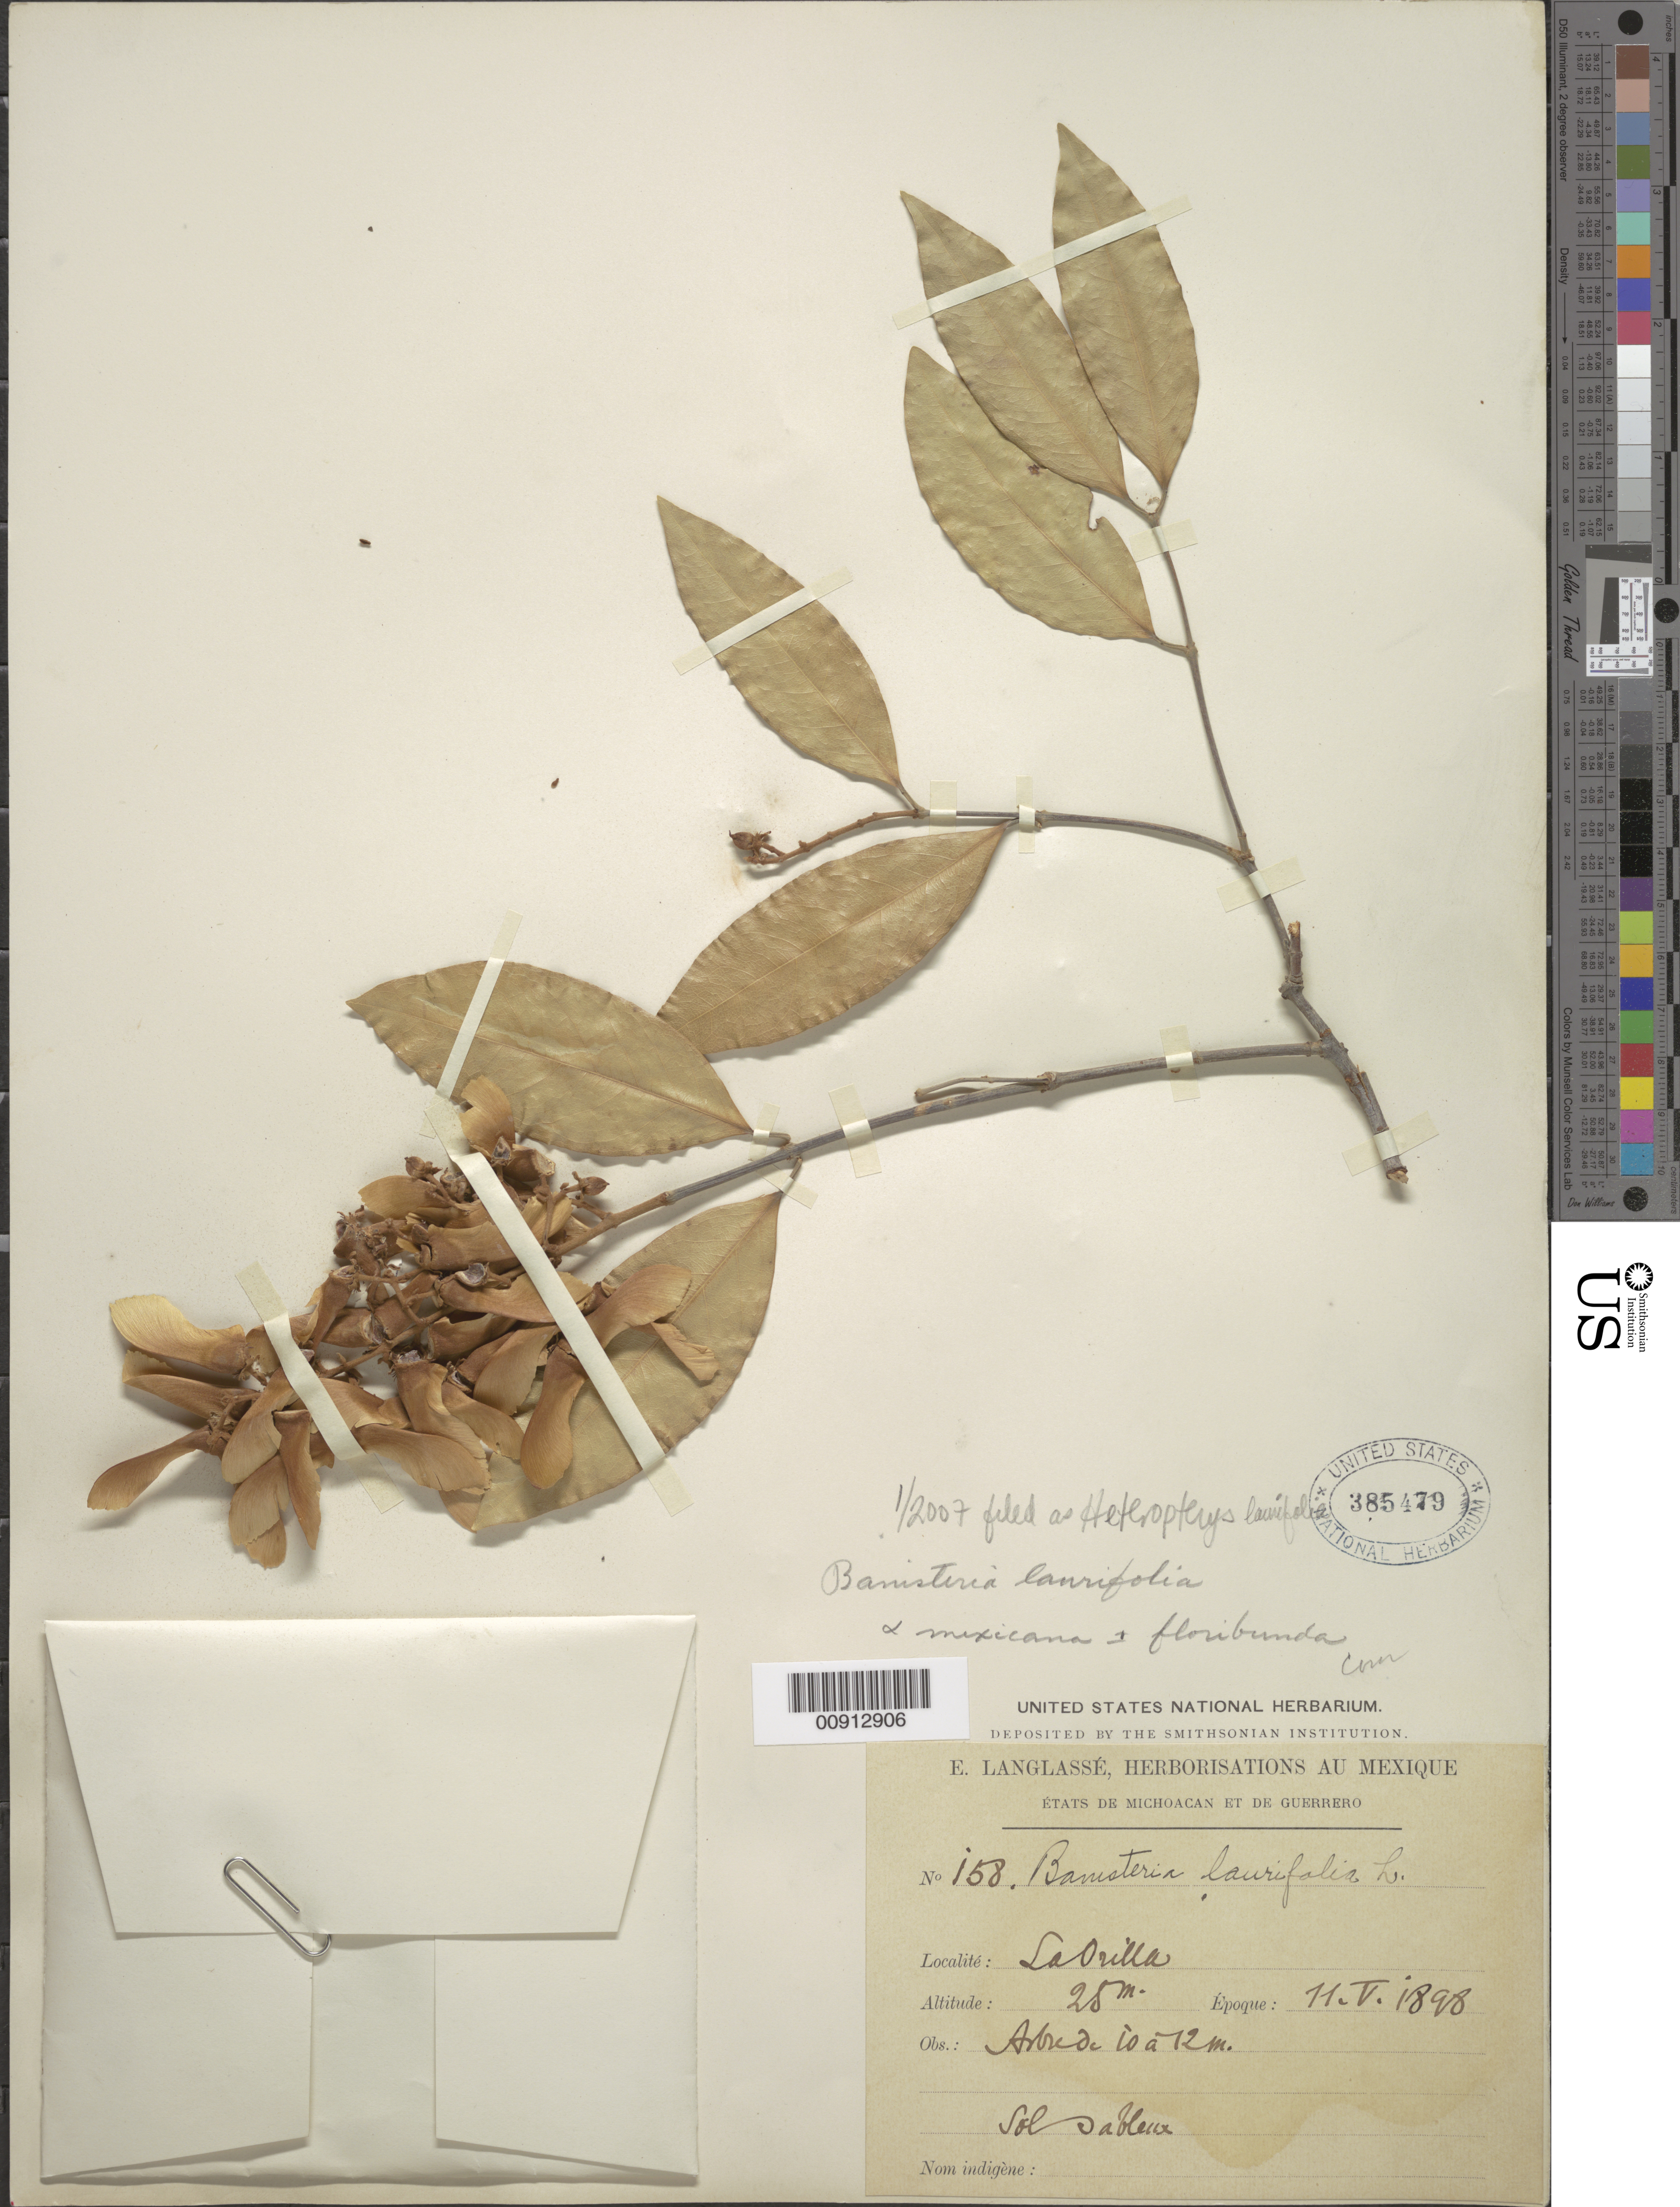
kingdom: Plantae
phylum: Tracheophyta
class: Magnoliopsida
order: Malpighiales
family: Malpighiaceae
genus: Heteropterys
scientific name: Heteropterys laurifolia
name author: (L.) A. Juss.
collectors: E. Langlassé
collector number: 158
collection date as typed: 11 May 1898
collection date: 1898-05-11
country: Mexico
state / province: Guerrero / Michoacán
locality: La Orilla. États de Michoacán et de Guerrero.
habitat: Sol sableux.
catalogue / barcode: US 385479